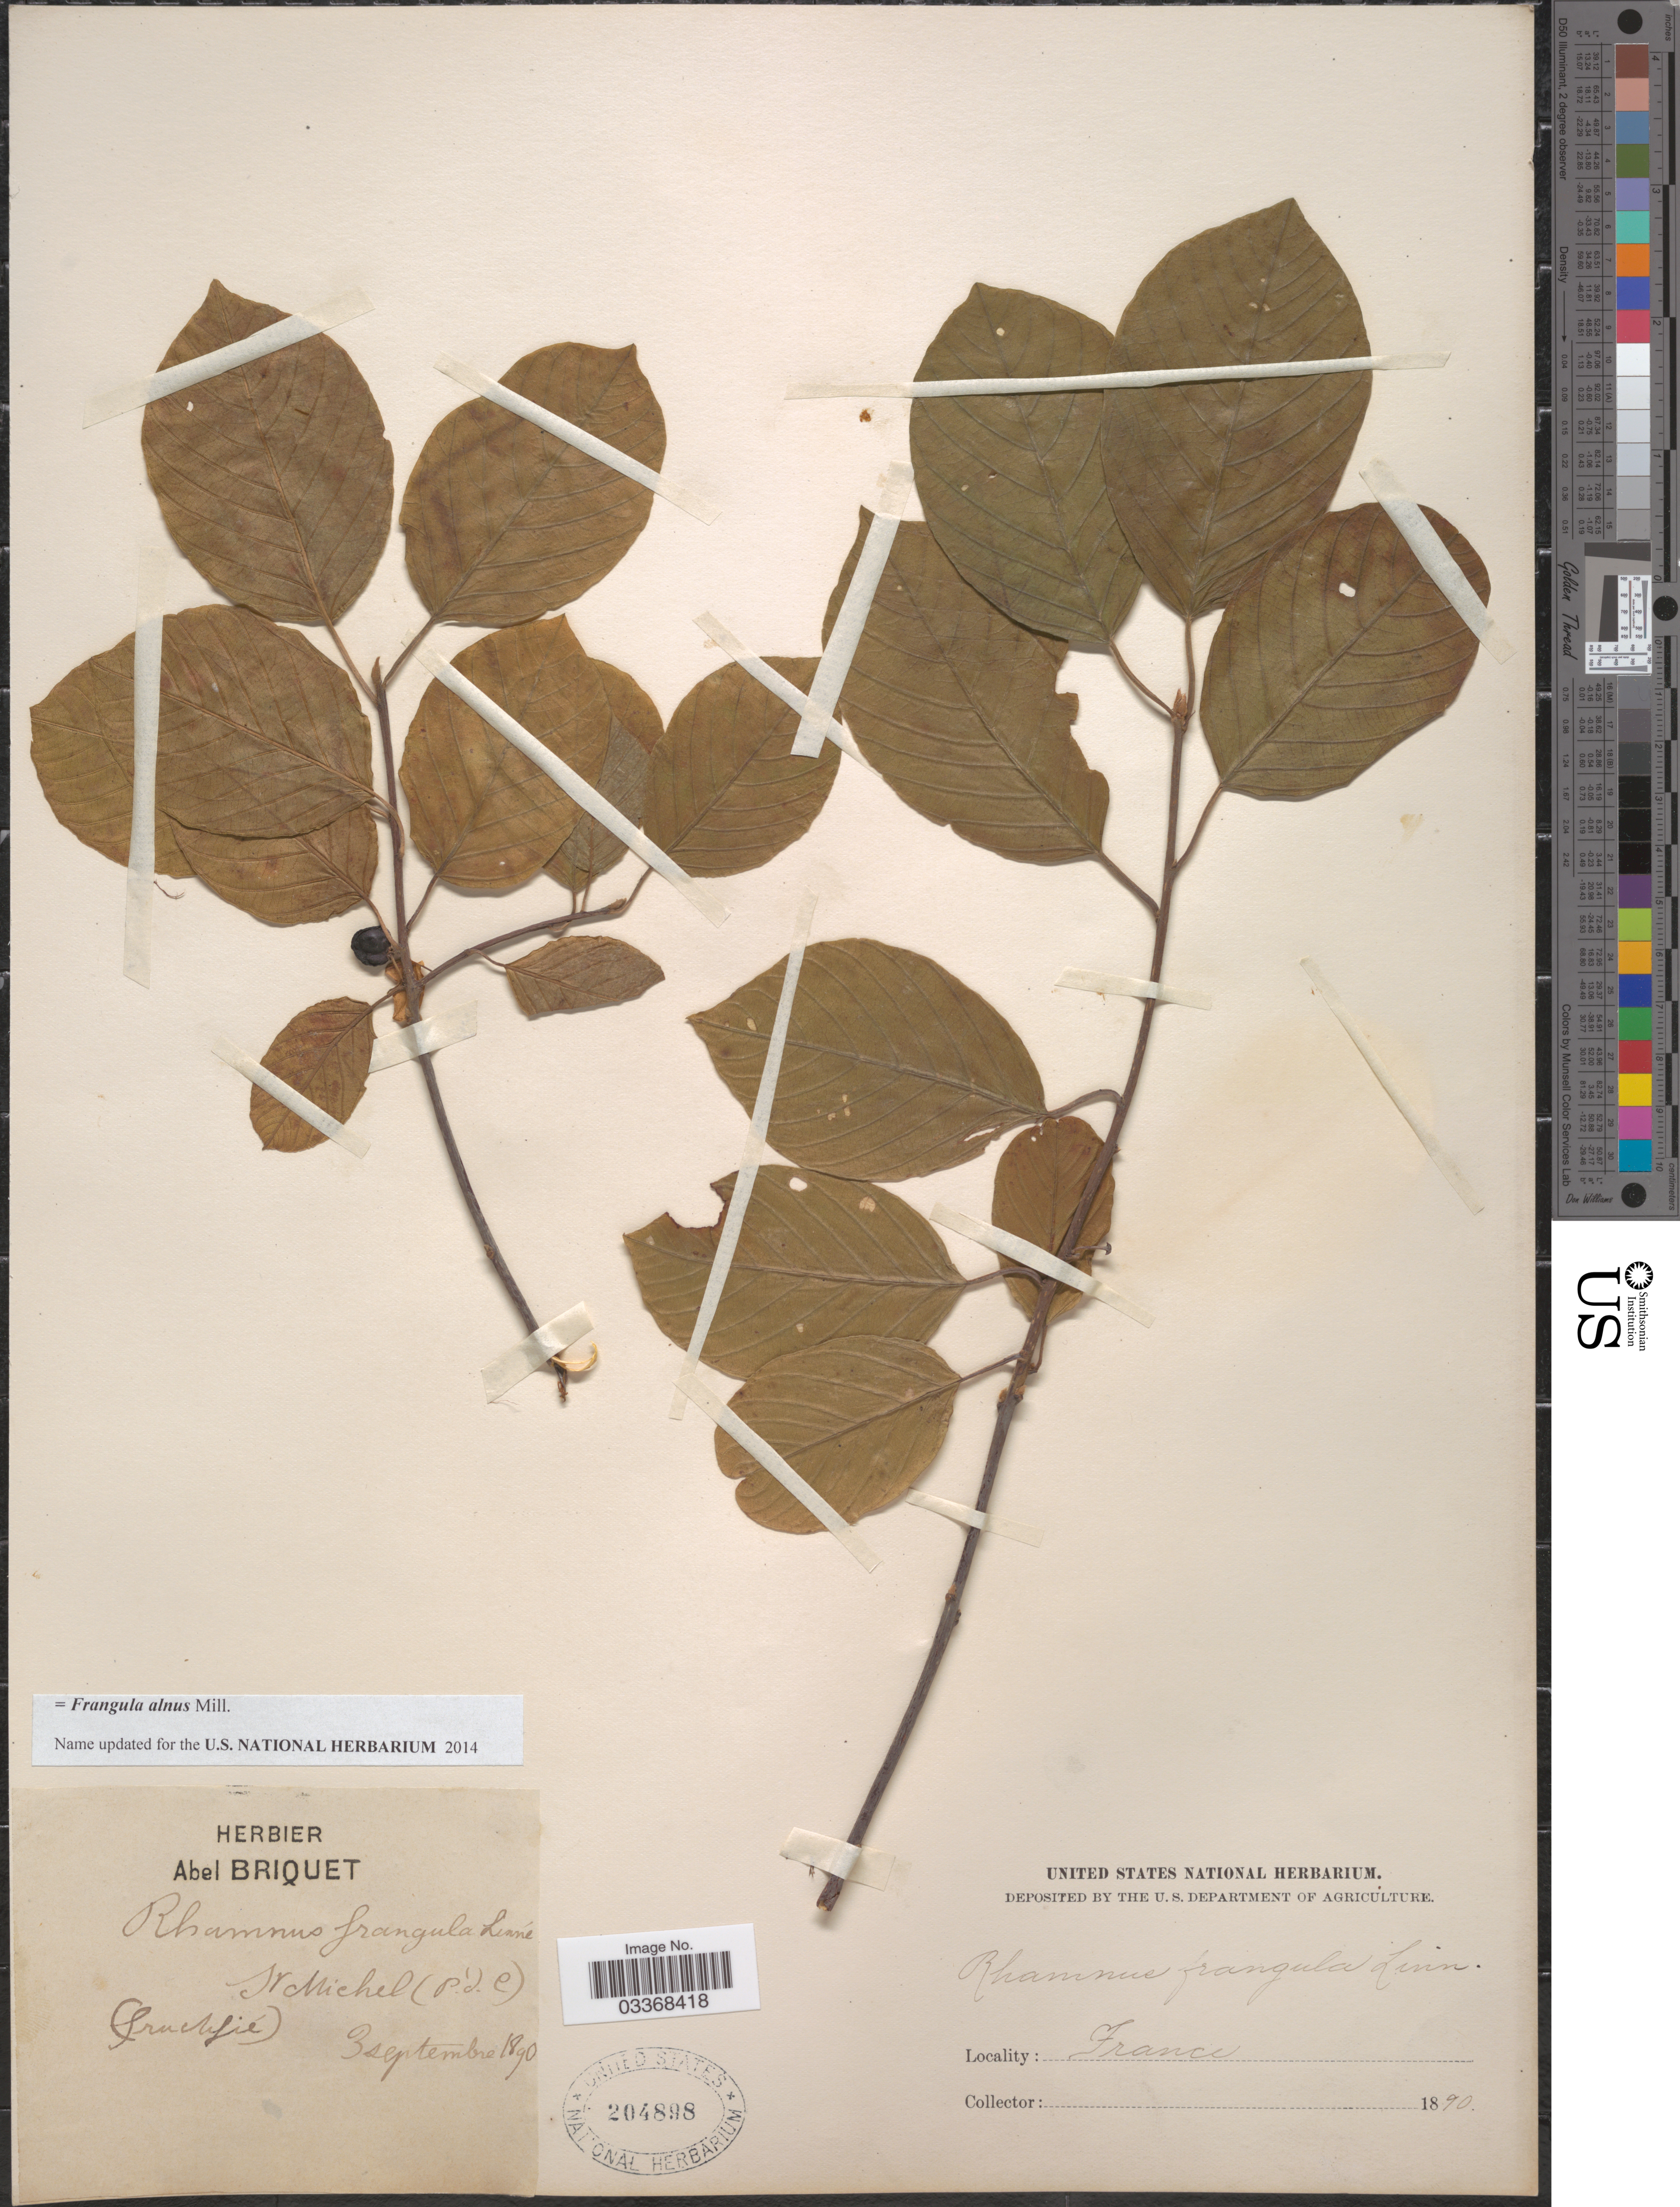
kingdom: Plantae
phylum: Tracheophyta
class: Magnoliopsida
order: Rosales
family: Rhamnaceae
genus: Frangula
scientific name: Frangula alnus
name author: Mill.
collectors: ex herb. Abel Briquet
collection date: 1890-09-03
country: France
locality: St. Michel (P. 'd. E.) (Sruchsie). [interpreted]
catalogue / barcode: US 204898